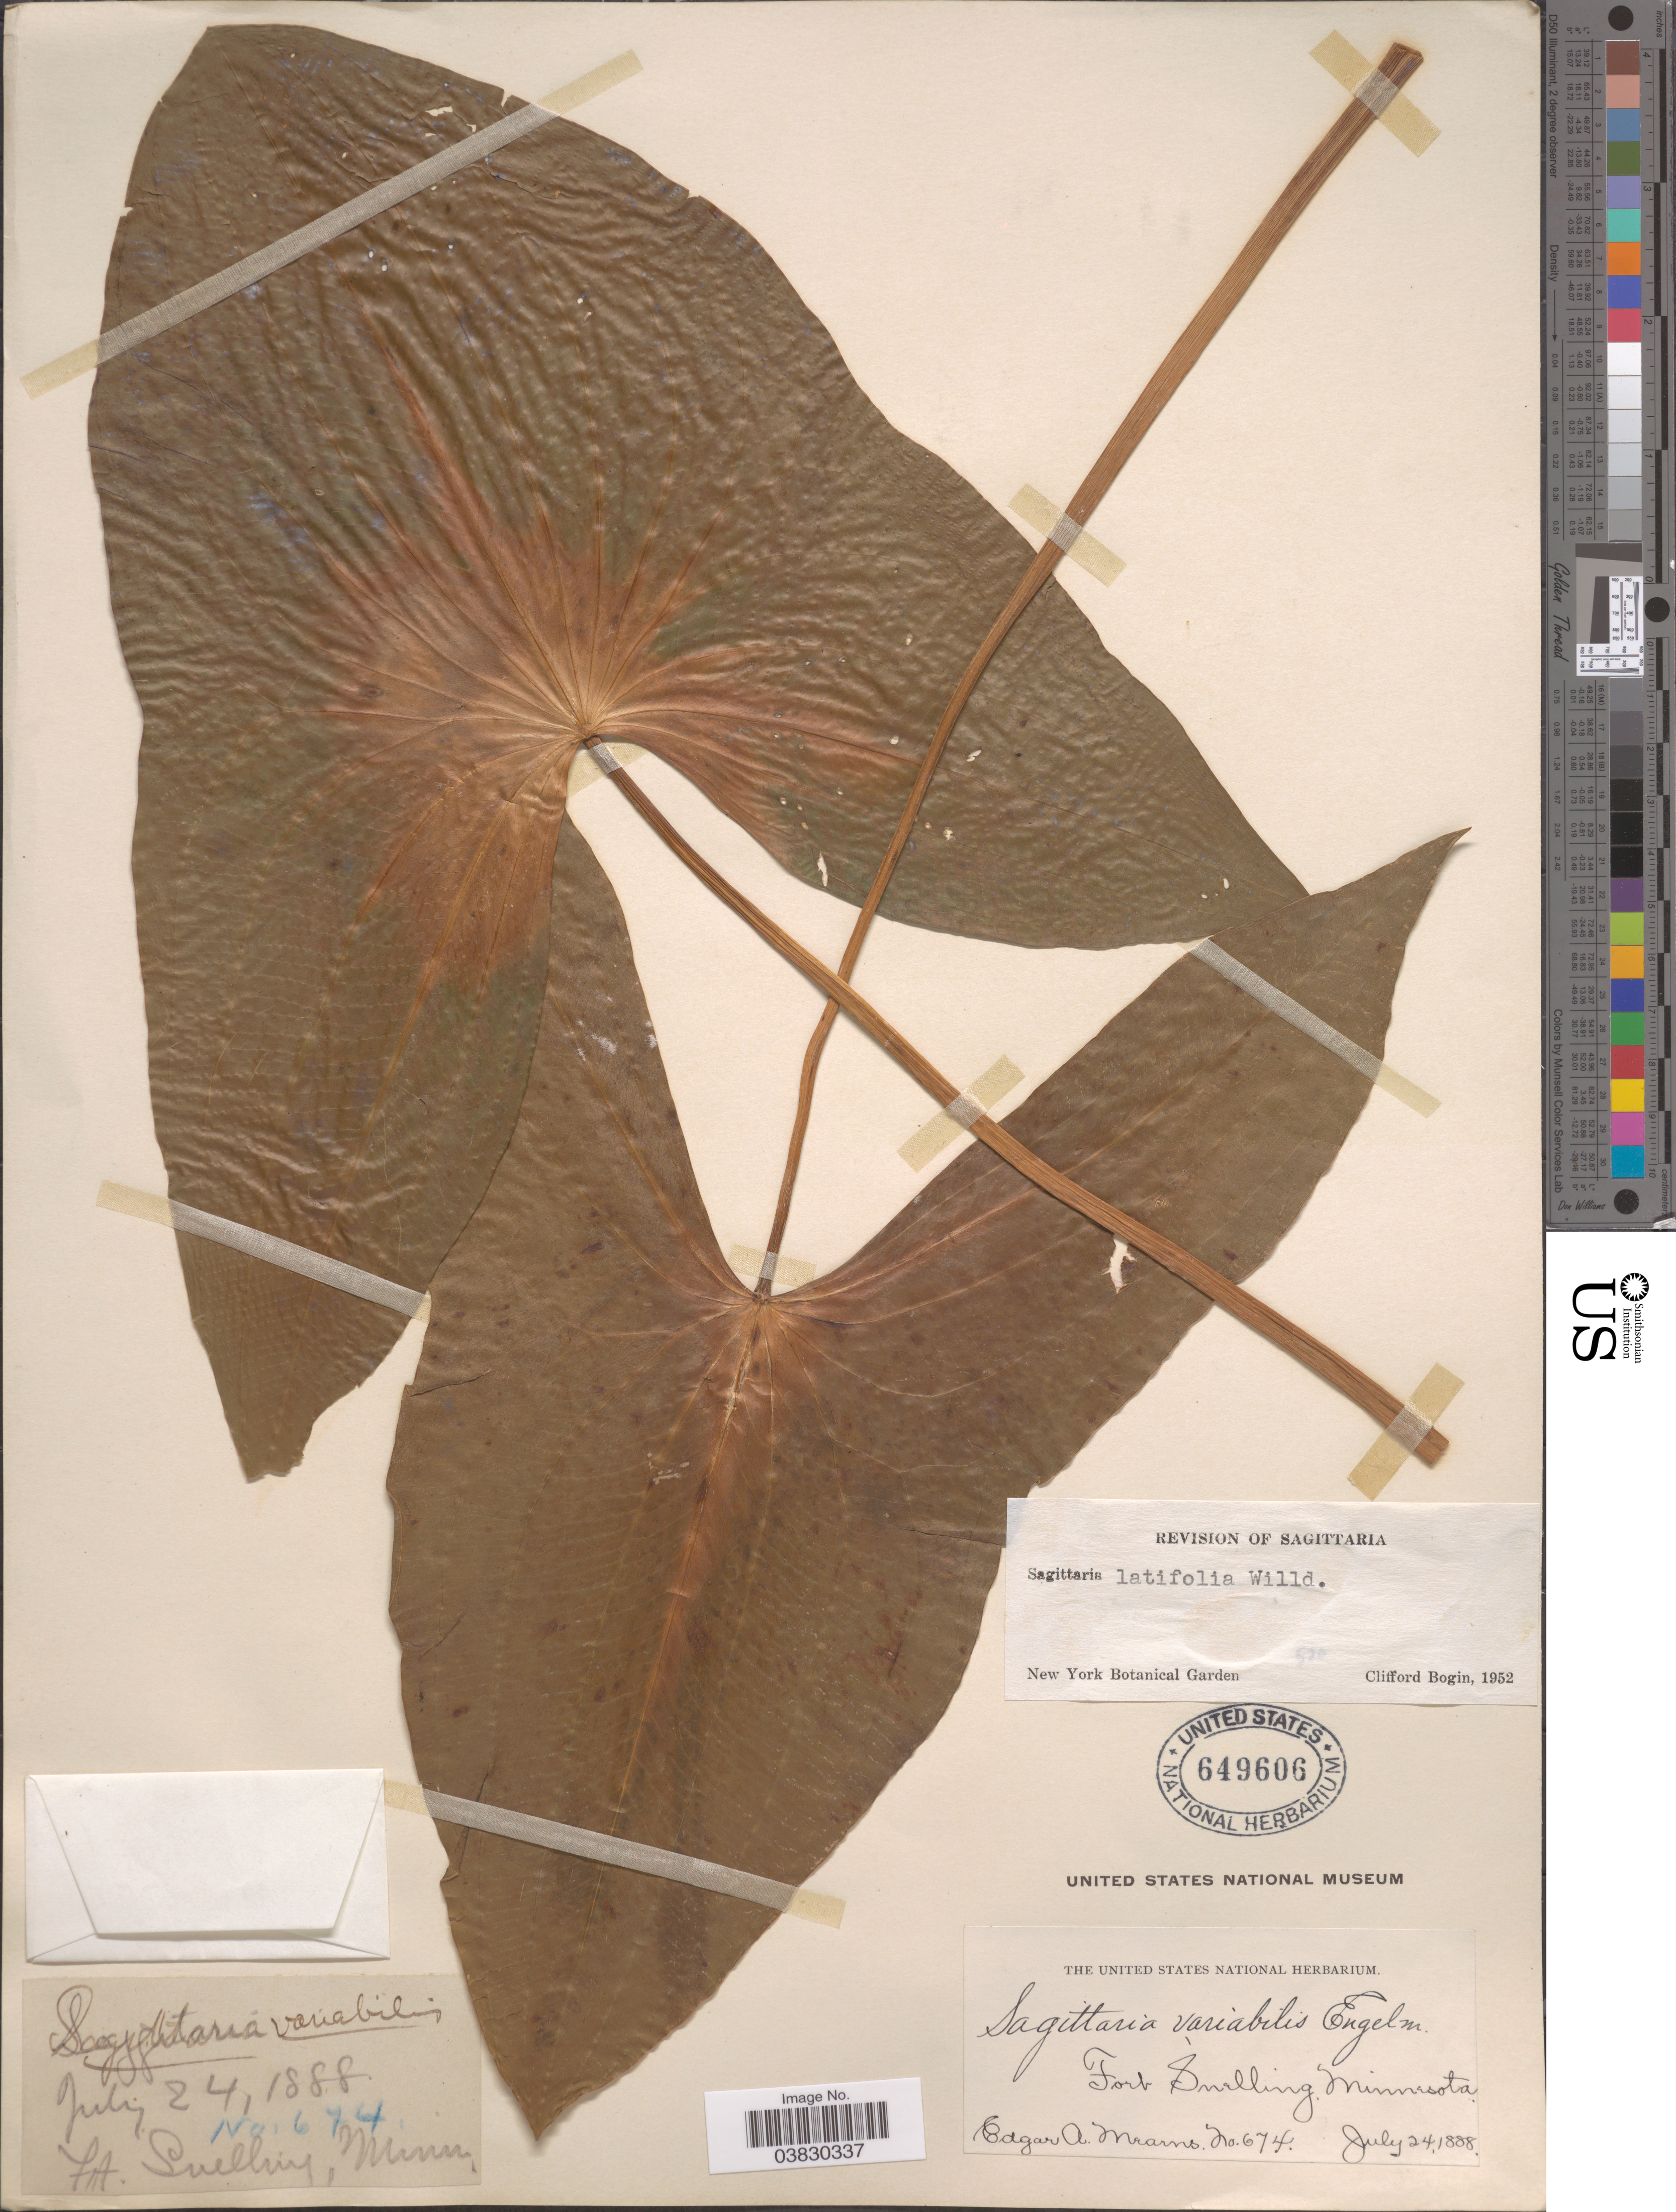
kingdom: Plantae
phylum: Tracheophyta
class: Liliopsida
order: Alismatales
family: Alismataceae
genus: Sagittaria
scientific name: Sagittaria latifolia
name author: Willd.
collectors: E. Means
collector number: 674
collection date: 1888-07-24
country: United States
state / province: Minnesota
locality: Fort Snelling.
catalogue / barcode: US 649606